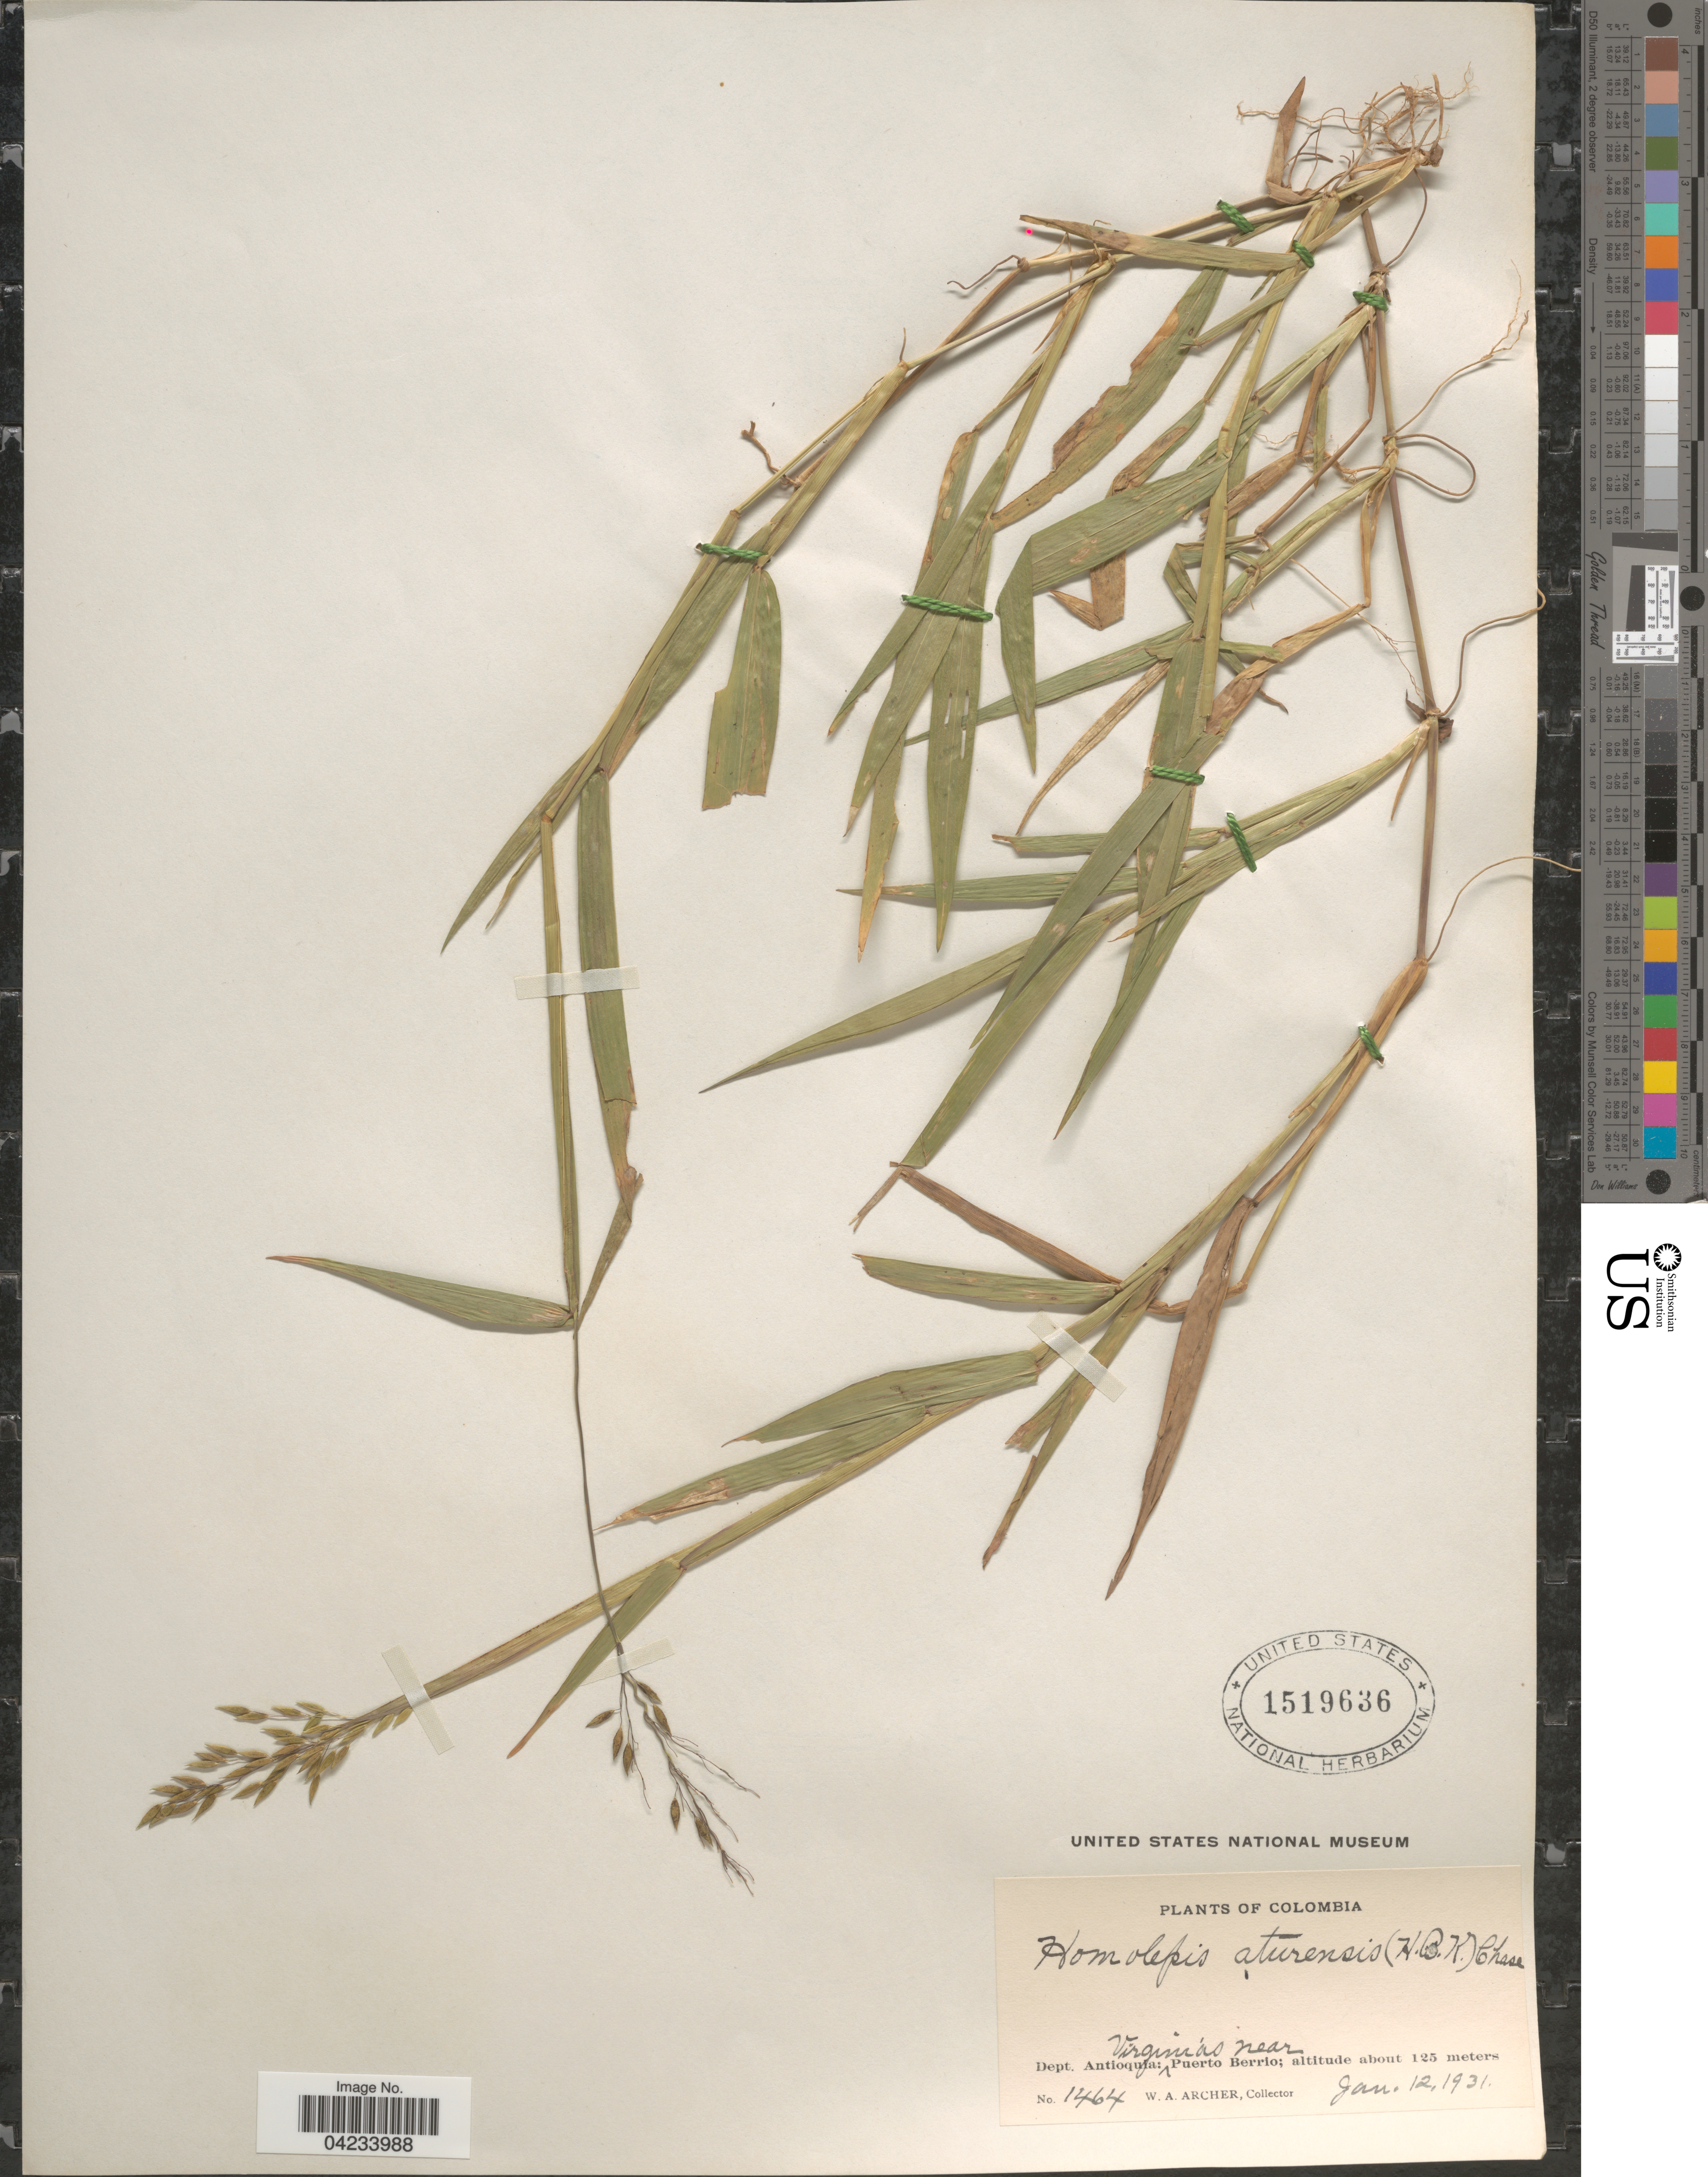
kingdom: Plantae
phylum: Tracheophyta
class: Liliopsida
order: Poales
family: Poaceae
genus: Homolepis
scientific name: Homolepis aturensis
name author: (Kunth) Chase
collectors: W. Archer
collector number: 1464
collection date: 1931-01-12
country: Colombia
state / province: Antioquia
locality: Dept. Antioquia: Virginias near Puerto Berrio.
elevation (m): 125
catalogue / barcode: US 1519636